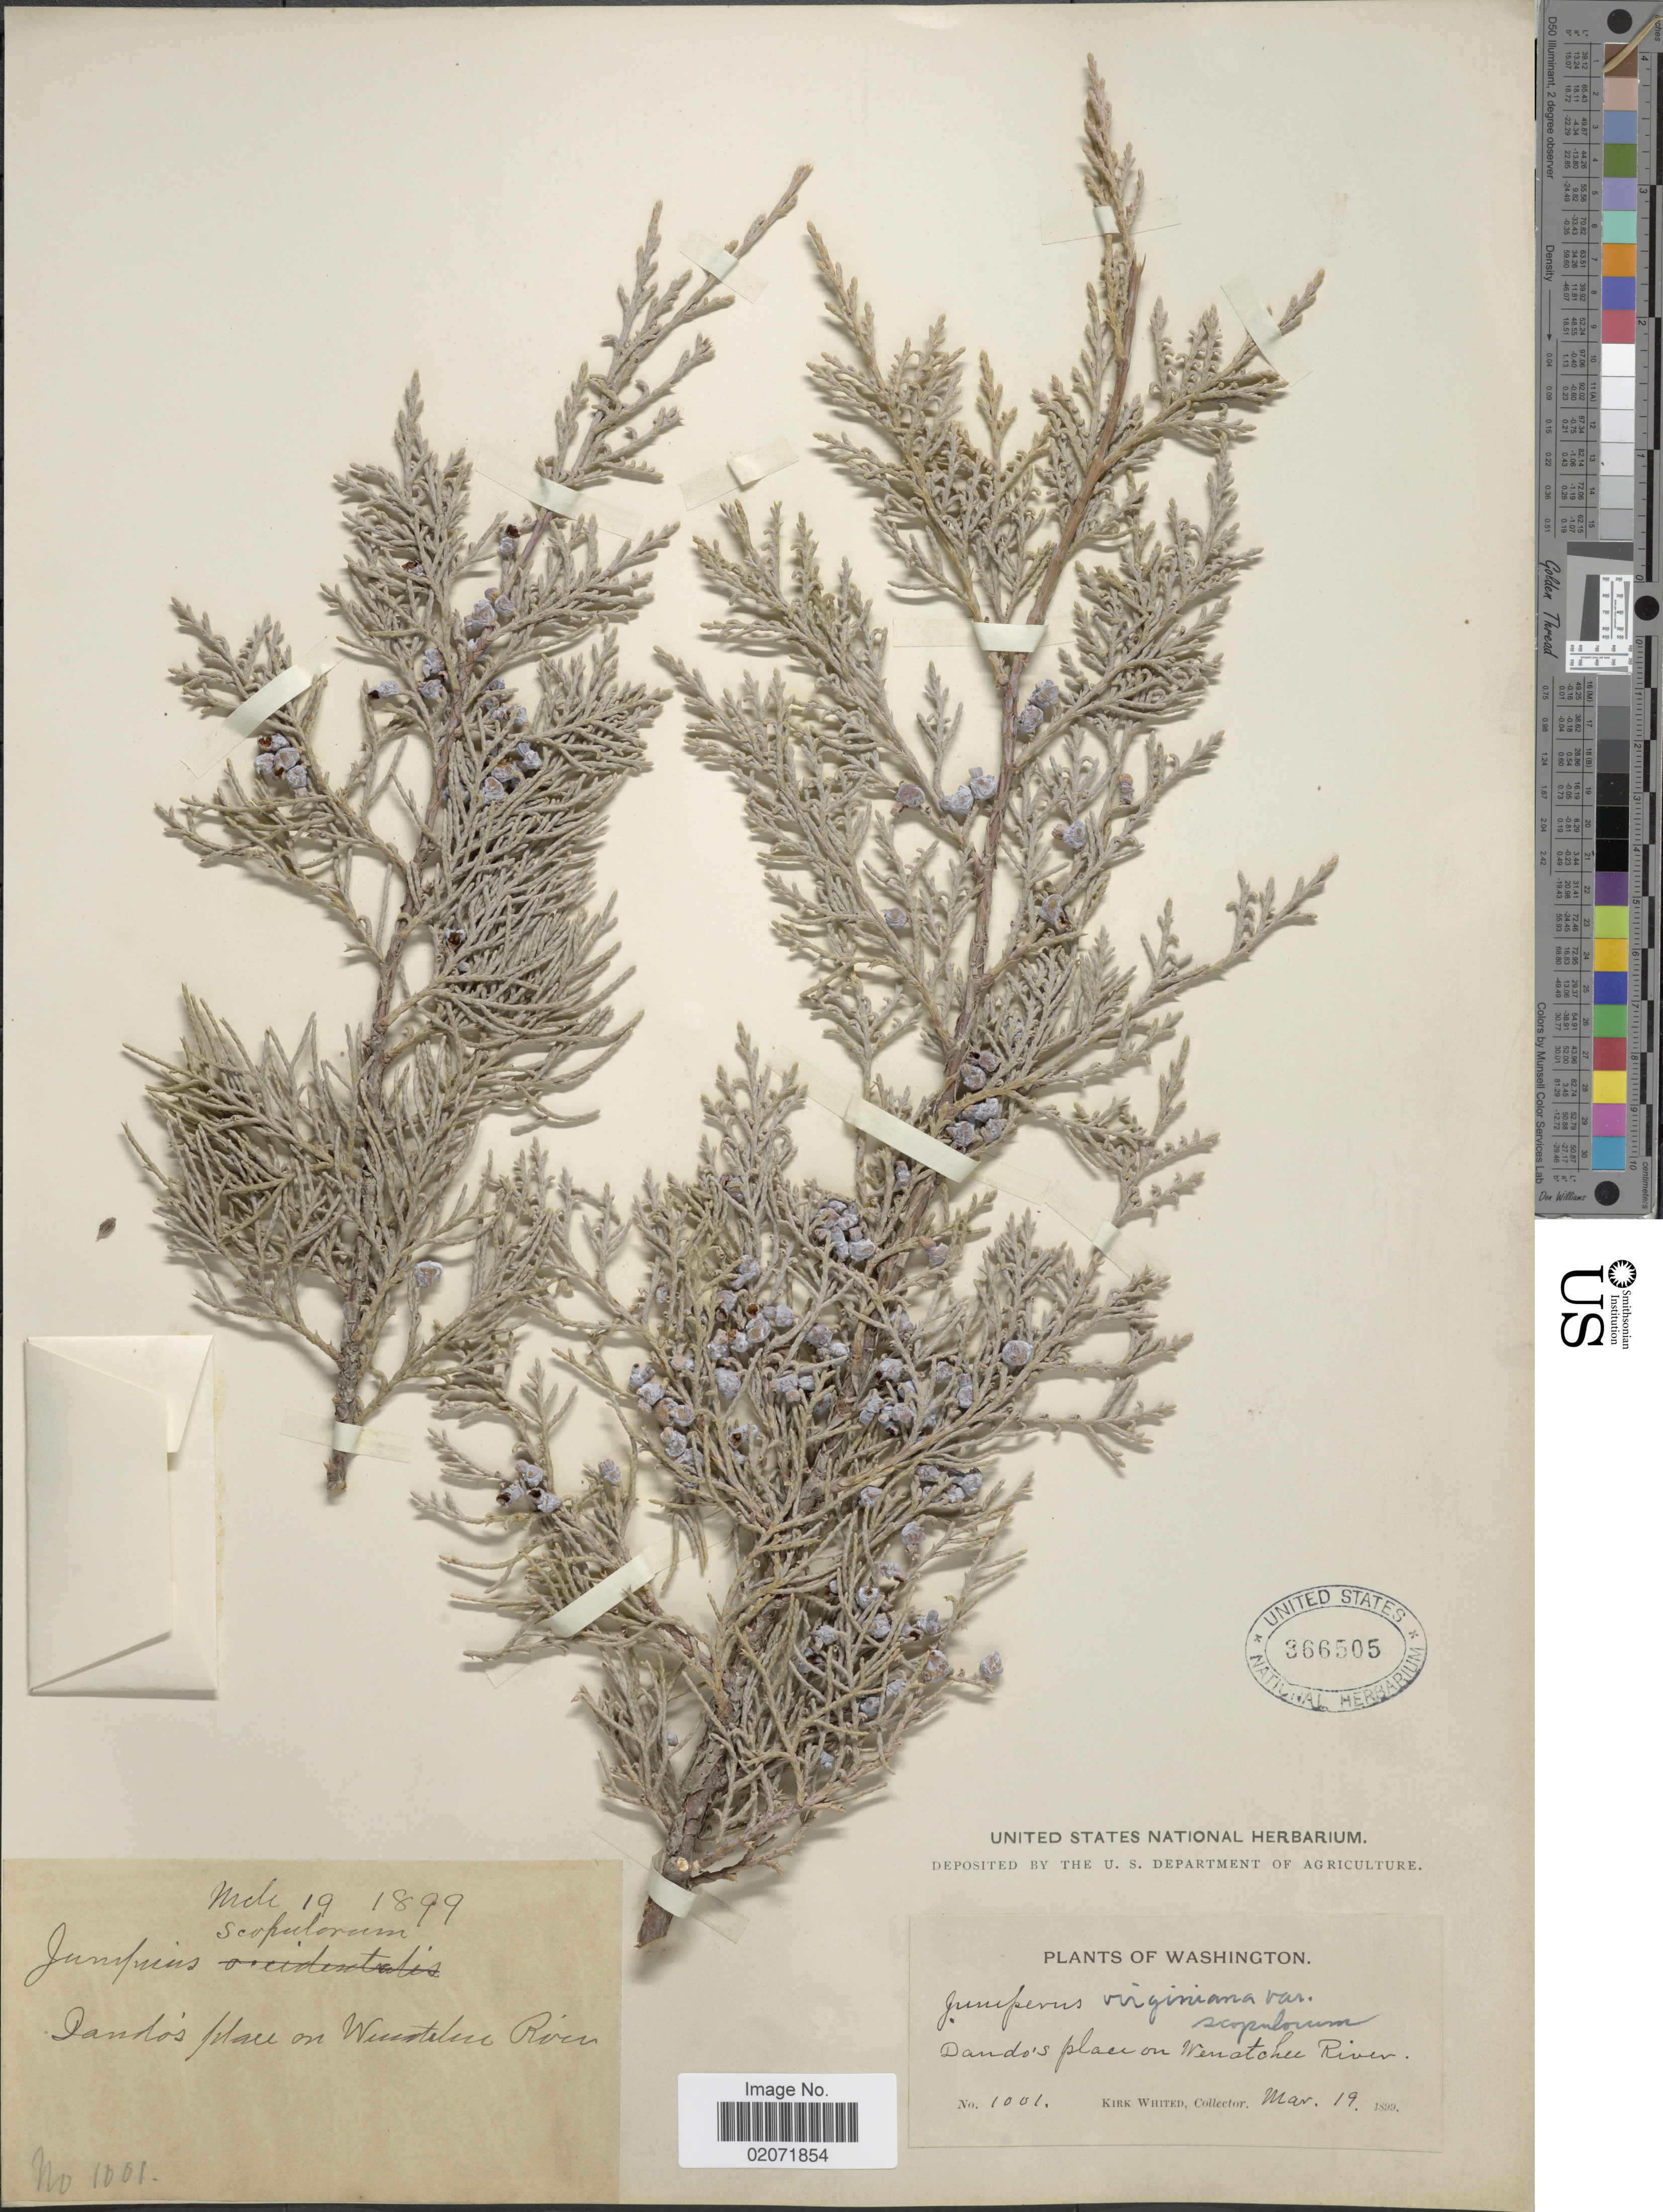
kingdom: Plantae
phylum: Tracheophyta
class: Pinopsida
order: Pinales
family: Cupressaceae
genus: Juniperus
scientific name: Juniperus scopulorum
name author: Sarg.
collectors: K. Whited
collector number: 1001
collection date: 1899-03-19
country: United States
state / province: Washington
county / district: Chelan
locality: Dando's place on Wenatchee River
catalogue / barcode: US 366505